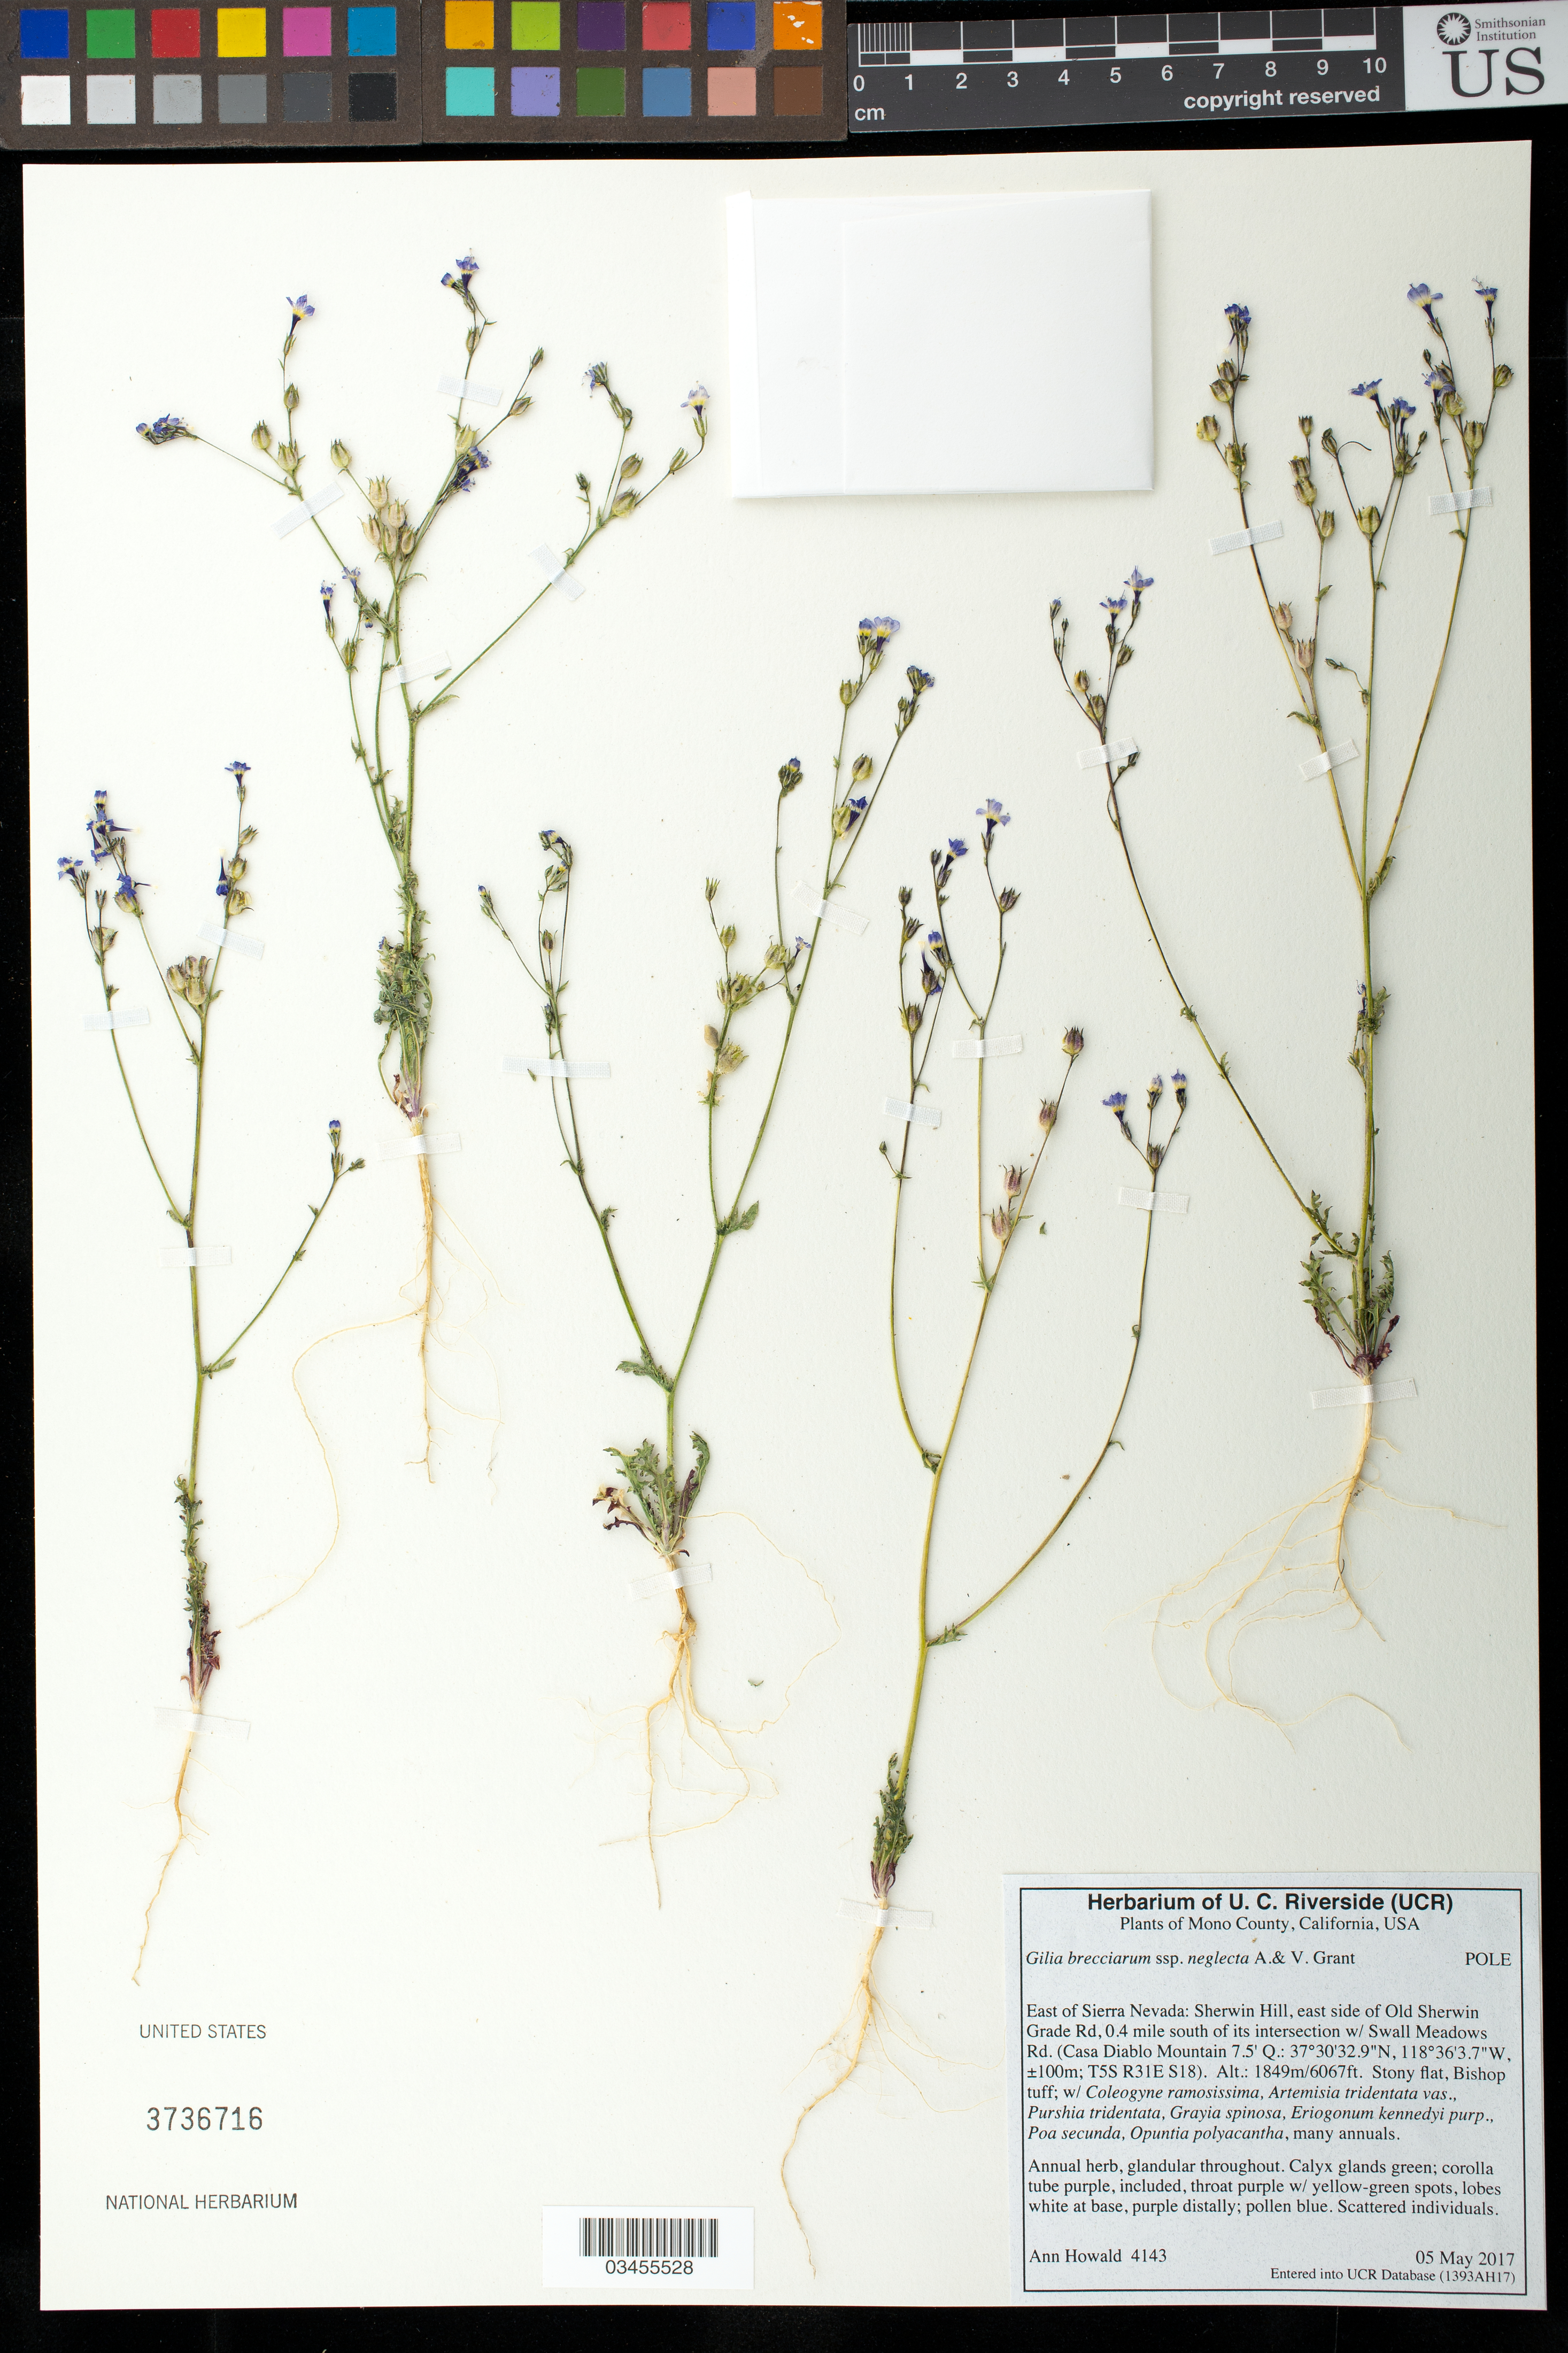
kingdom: Plantae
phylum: Tracheophyta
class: Magnoliopsida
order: Ericales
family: Polemoniaceae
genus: Gilia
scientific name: Gilia brecciarum subsp. neglecta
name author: A.D. Grant & V.E. Grant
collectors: A. Howald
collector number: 4143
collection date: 2017-05-05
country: United States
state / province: California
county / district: Mono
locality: East of Sierra Nevada: Sherwin Hill, east side of Old Sherwin Grade Rd., 0.4 mile south of its intersection w/ Swall Meadows Rd. (Casa Diablo Mountain 7.5' Q).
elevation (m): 1849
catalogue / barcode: US 3736716